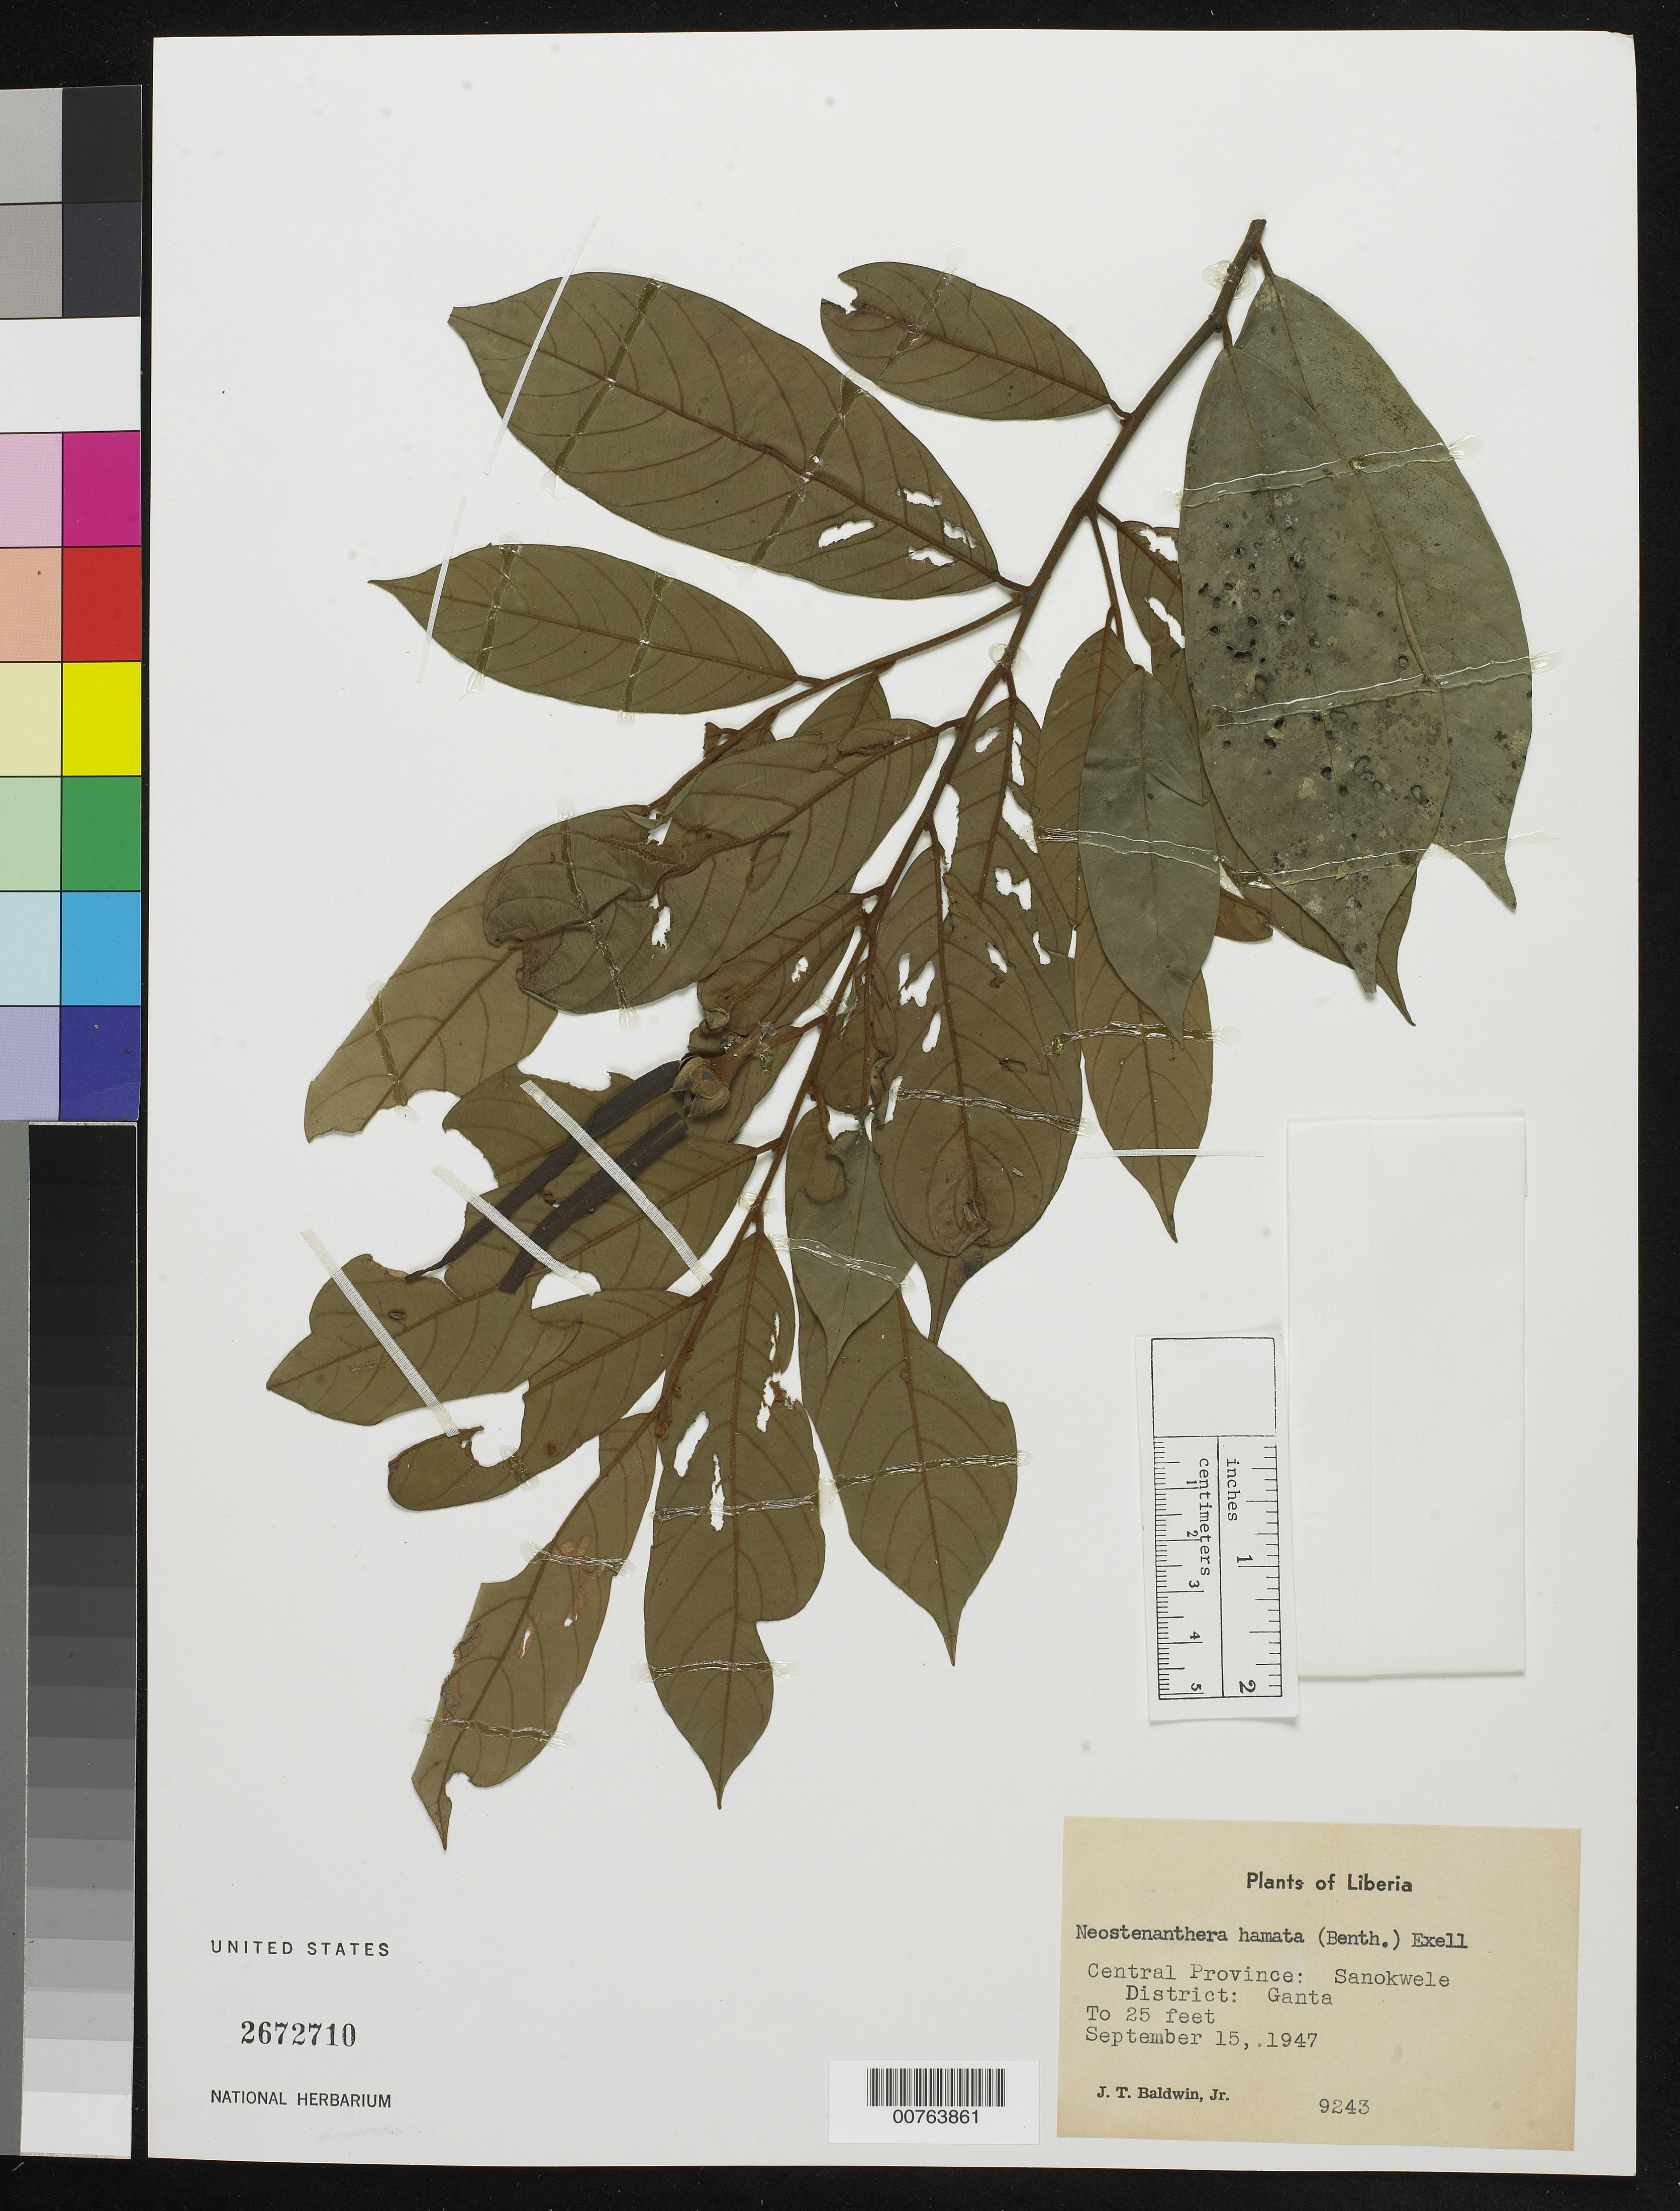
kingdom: Plantae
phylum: Tracheophyta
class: Magnoliopsida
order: Magnoliales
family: Annonaceae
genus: Neostenanthera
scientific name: Neostenanthera hamata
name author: (Benth.) Exell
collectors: J. T. Baldwin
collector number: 9243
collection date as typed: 15 Sep 1947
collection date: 1947-09-15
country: Liberia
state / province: Nimba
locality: Central Province: Sanokwele District, Ganta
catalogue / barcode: US 2672710